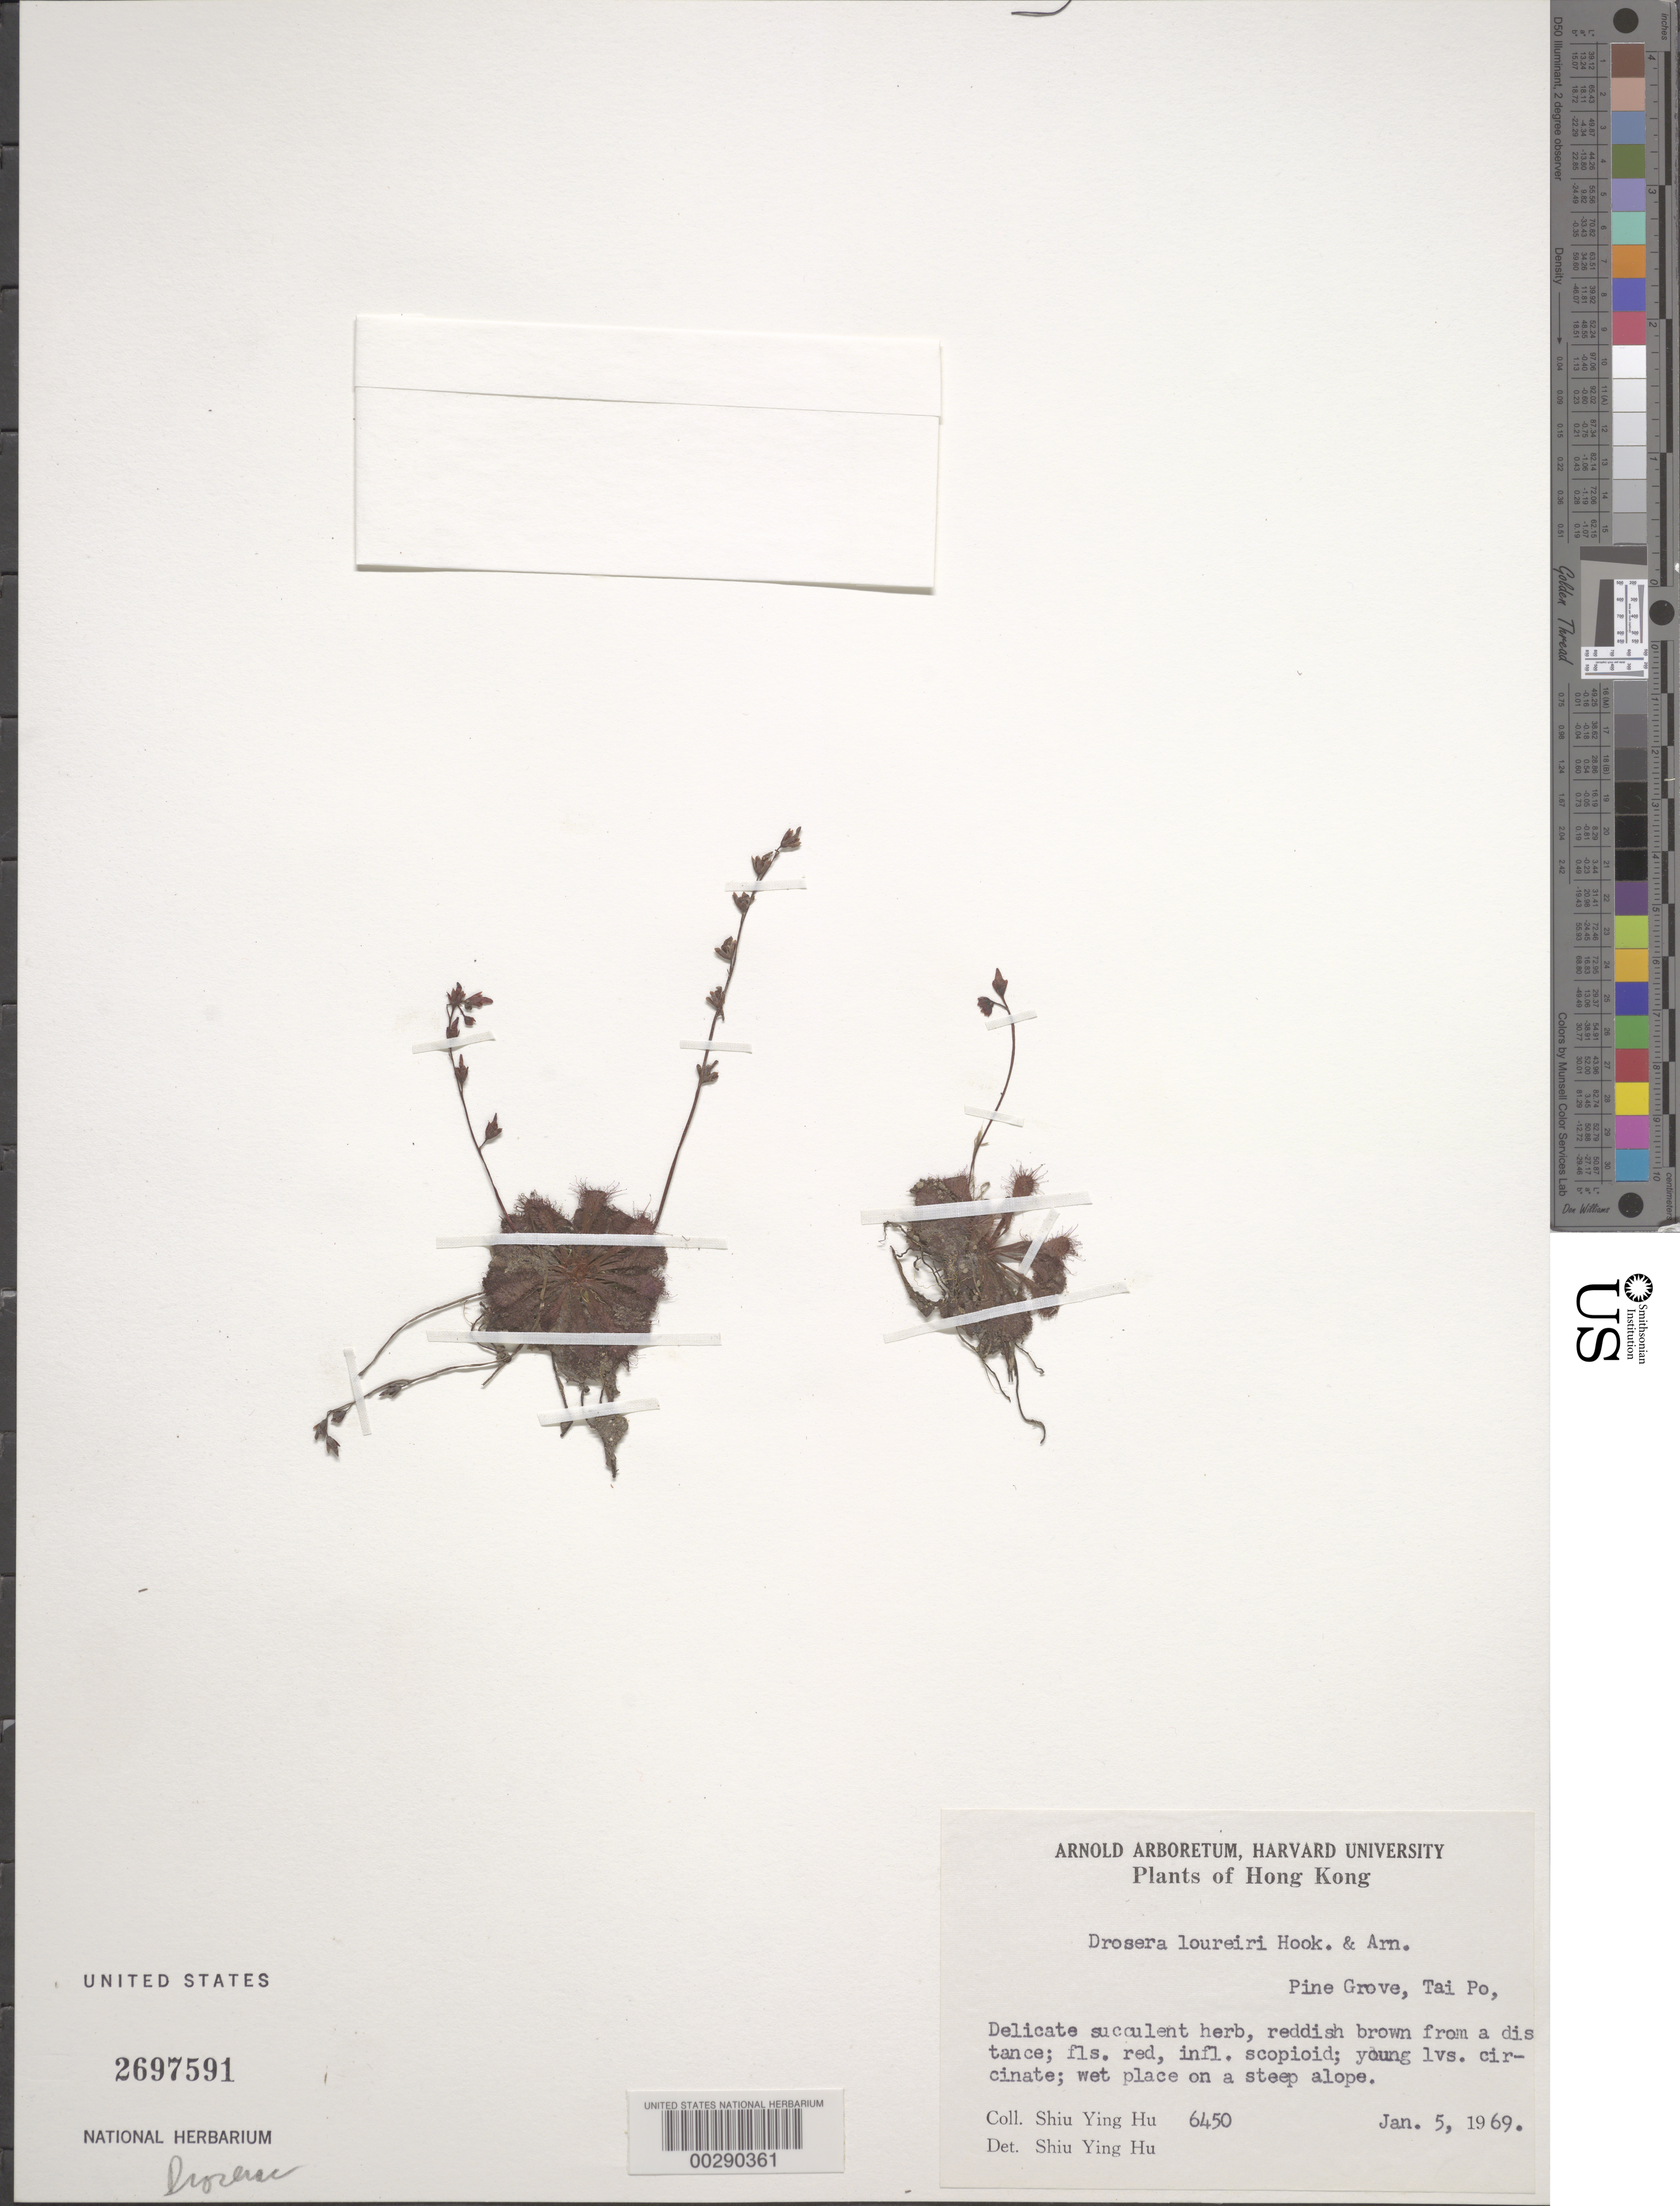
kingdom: Plantae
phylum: Tracheophyta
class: Magnoliopsida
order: Caryophyllales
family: Droseraceae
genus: Drosera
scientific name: Drosera loureiri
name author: Hook. & Arn.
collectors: S. Y. Hu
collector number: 6450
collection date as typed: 05 Jan 1969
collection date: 1969-01-05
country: China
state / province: Hong Kong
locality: Tai po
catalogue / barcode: US 2697591